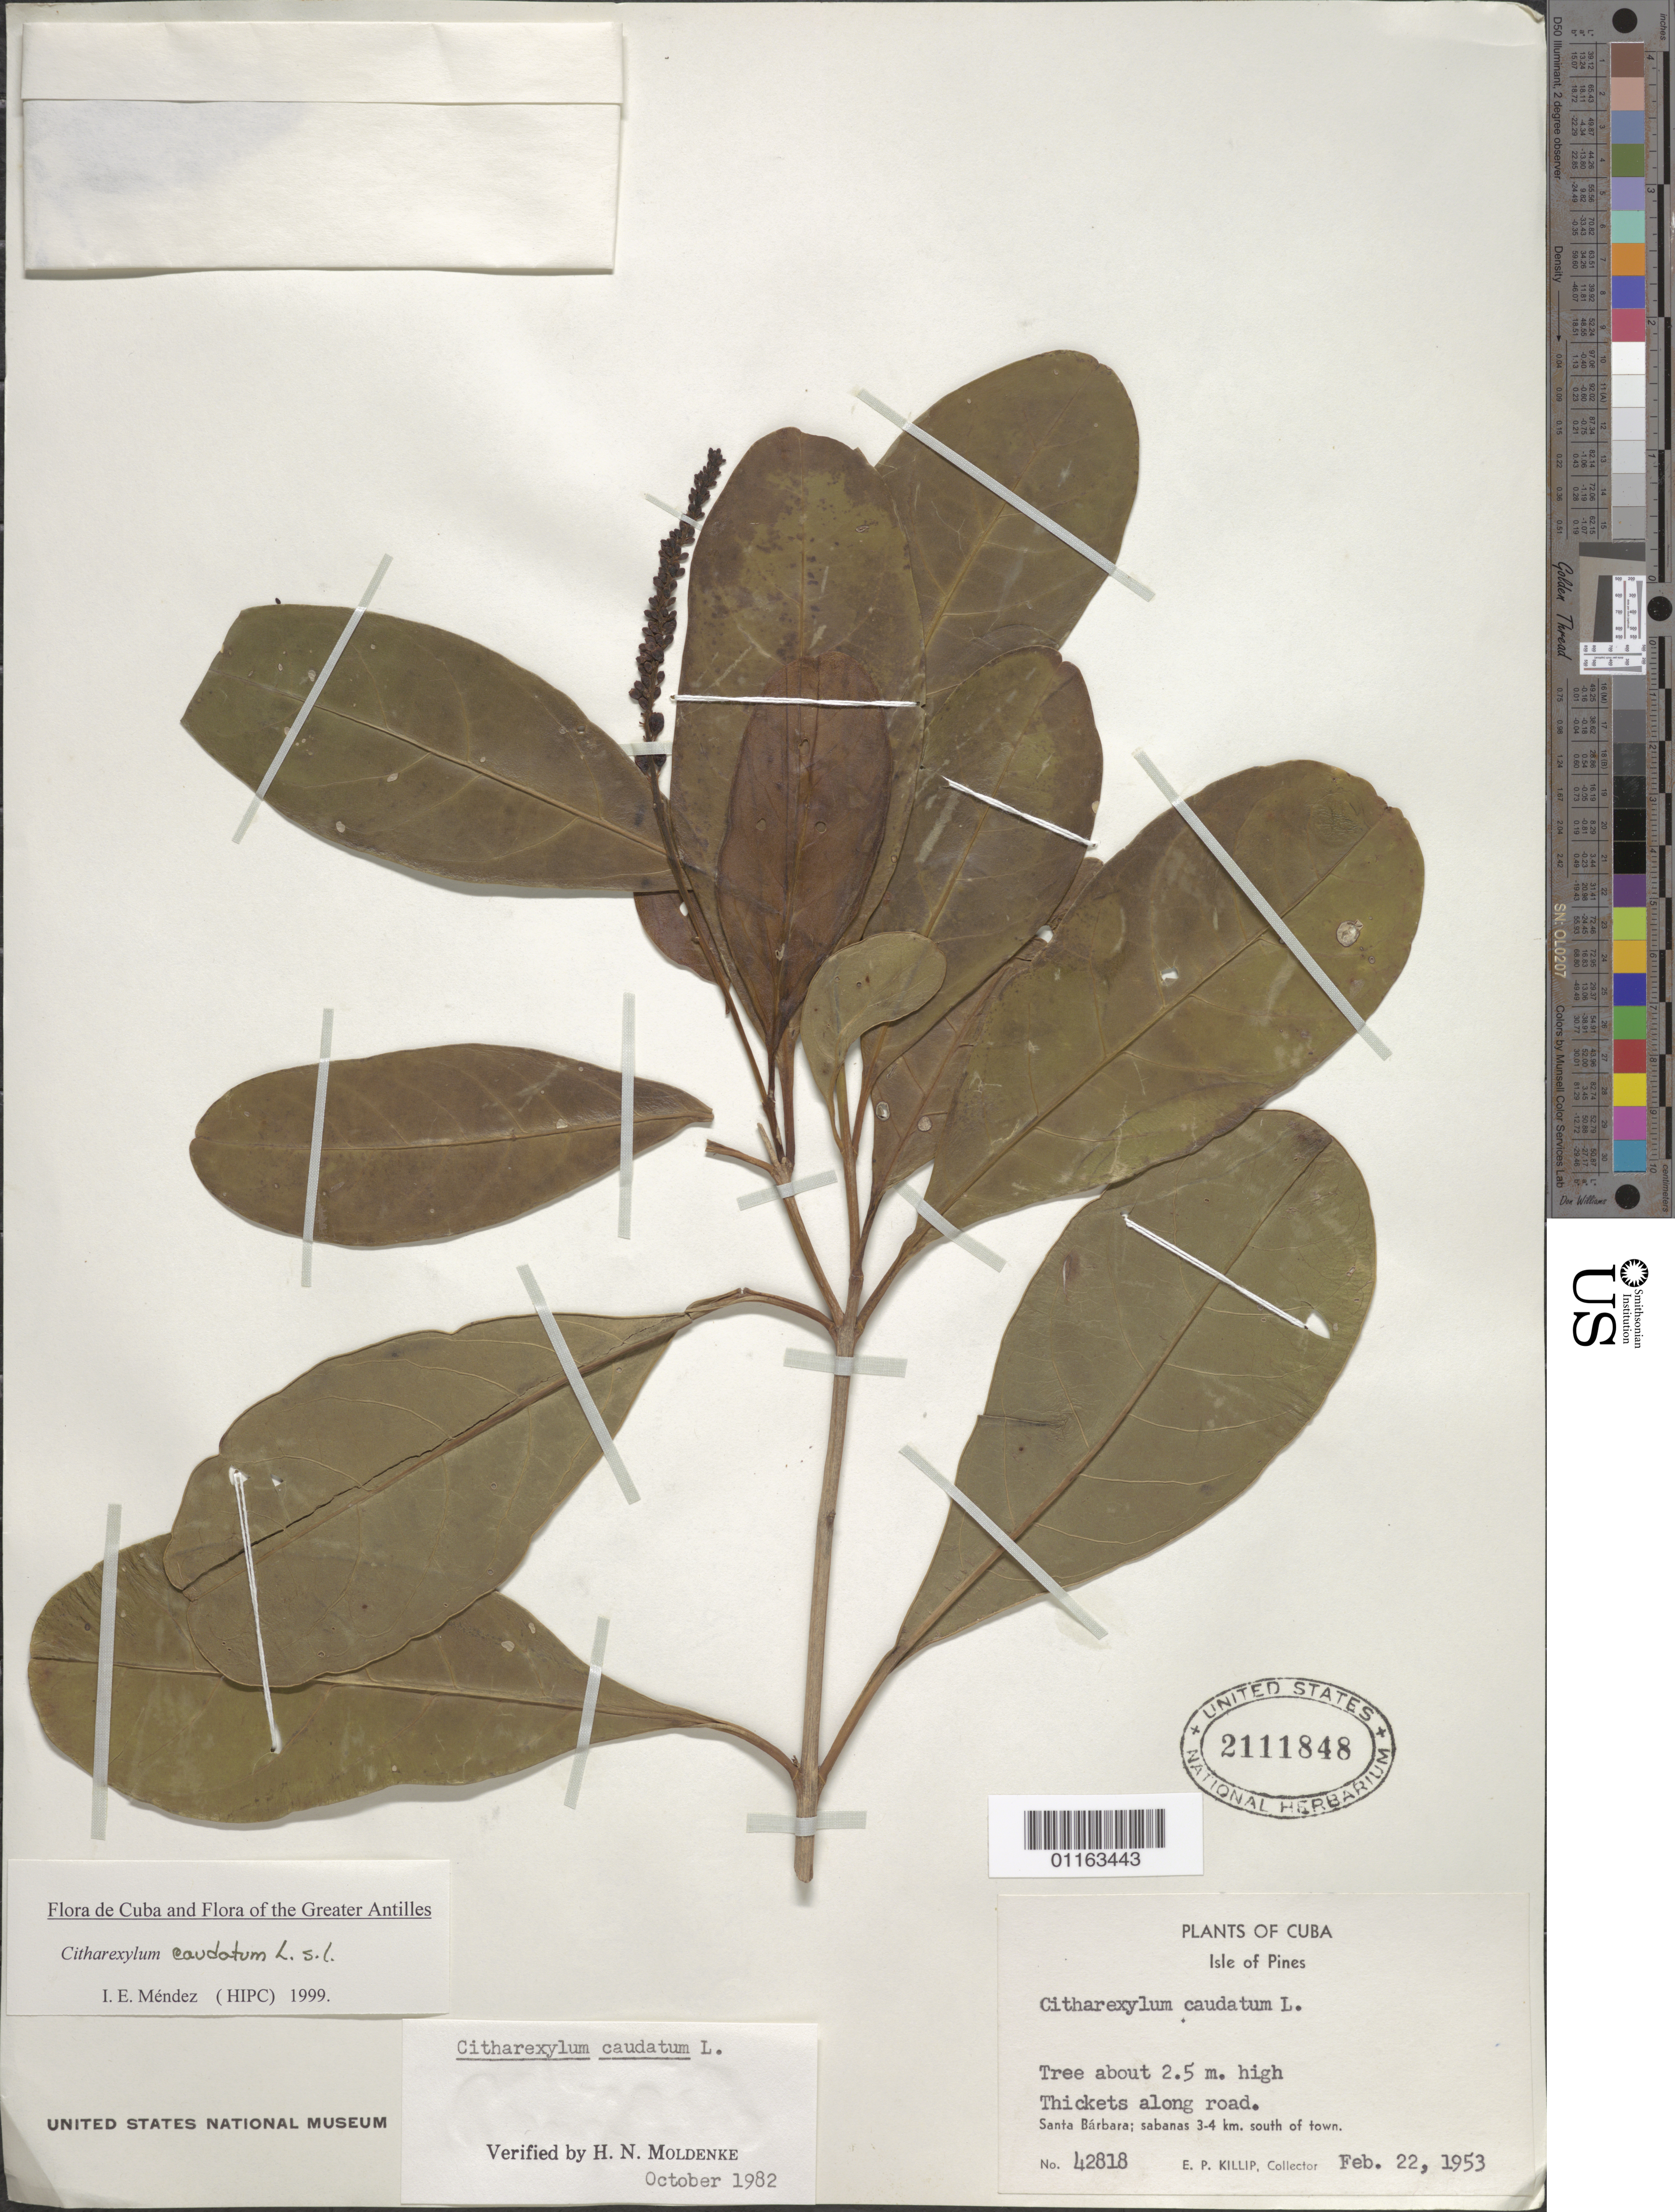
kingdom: Plantae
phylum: Tracheophyta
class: Magnoliopsida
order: Lamiales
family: Verbenaceae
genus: Citharexylum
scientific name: Citharexylum caudatum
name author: L.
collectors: E. P. Killip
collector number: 42818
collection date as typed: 22 Feb 1953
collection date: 1953-02-22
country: Cuba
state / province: Isla de la Juventud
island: Isla de la Juventud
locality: Thickets along road. Santa Barbara; sabanas 3-4km. south of town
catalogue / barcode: US 2111848